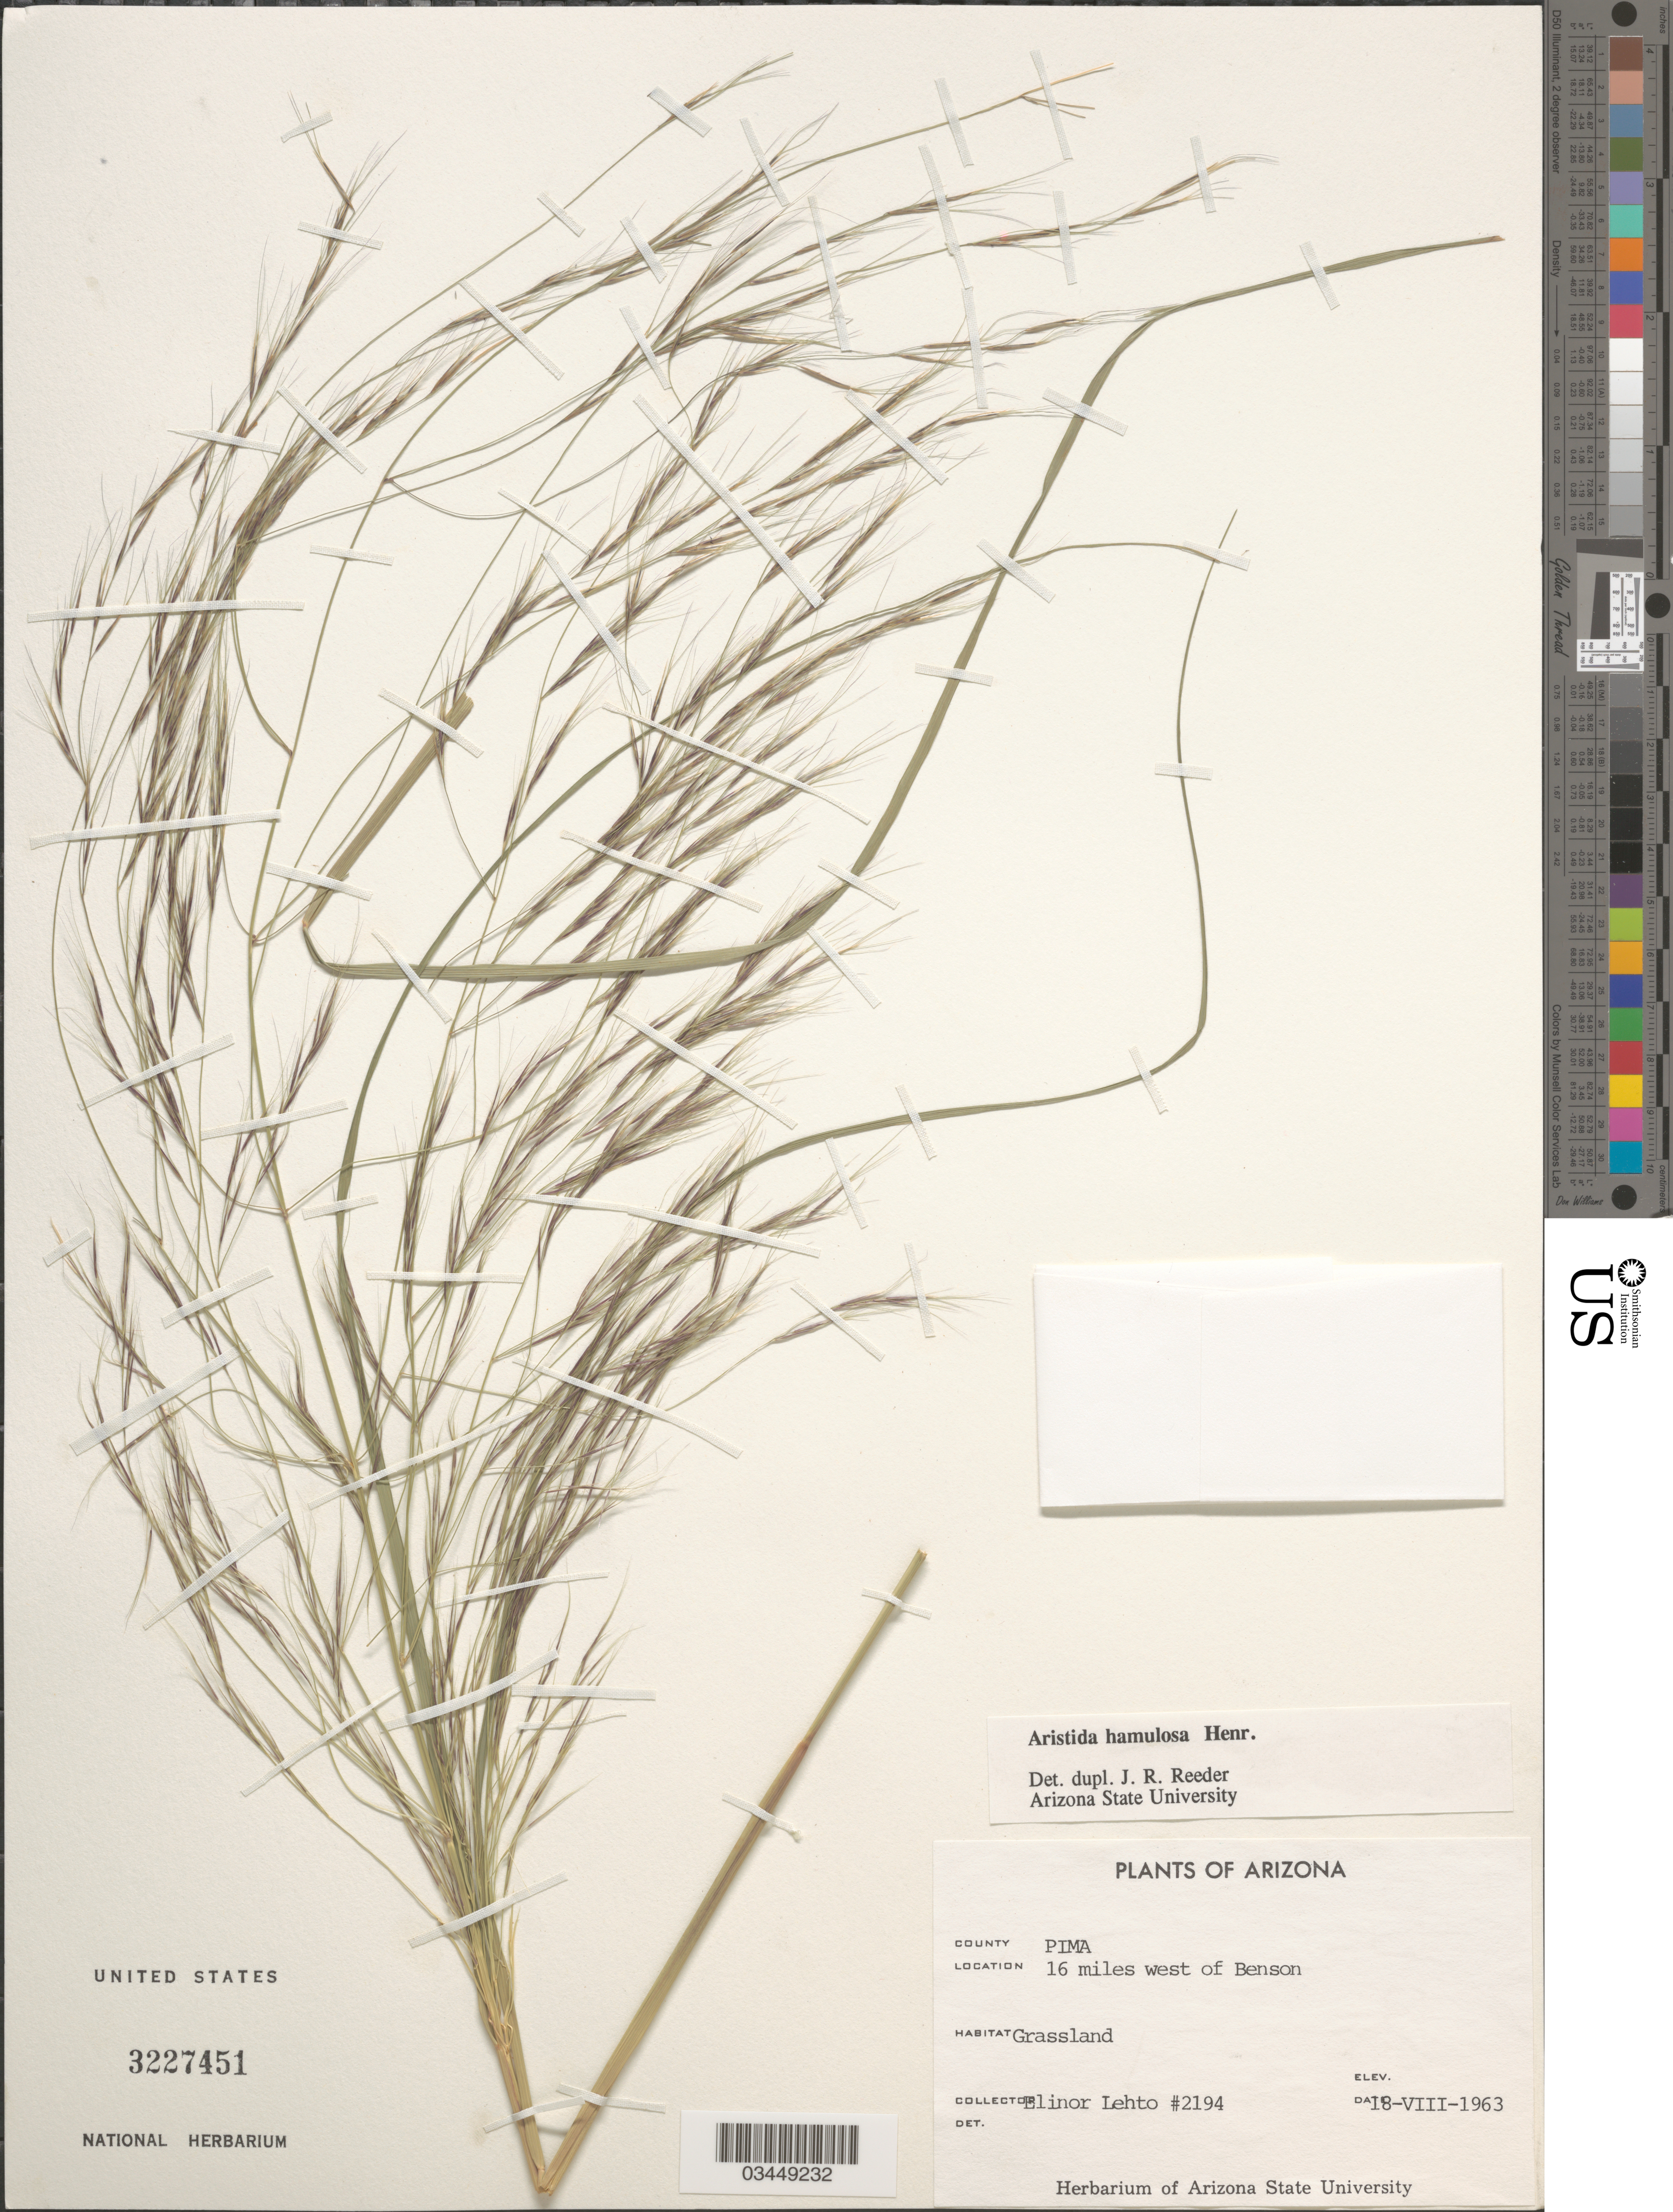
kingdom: Plantae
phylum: Tracheophyta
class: Liliopsida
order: Poales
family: Poaceae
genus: Aristida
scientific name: Aristida hamulosa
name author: Henr.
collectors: E. Lehto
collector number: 2194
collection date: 1963-08-18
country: United States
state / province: Arizona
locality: County Pima. 16 miles west of Benson. Grassland.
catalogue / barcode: US 3227451